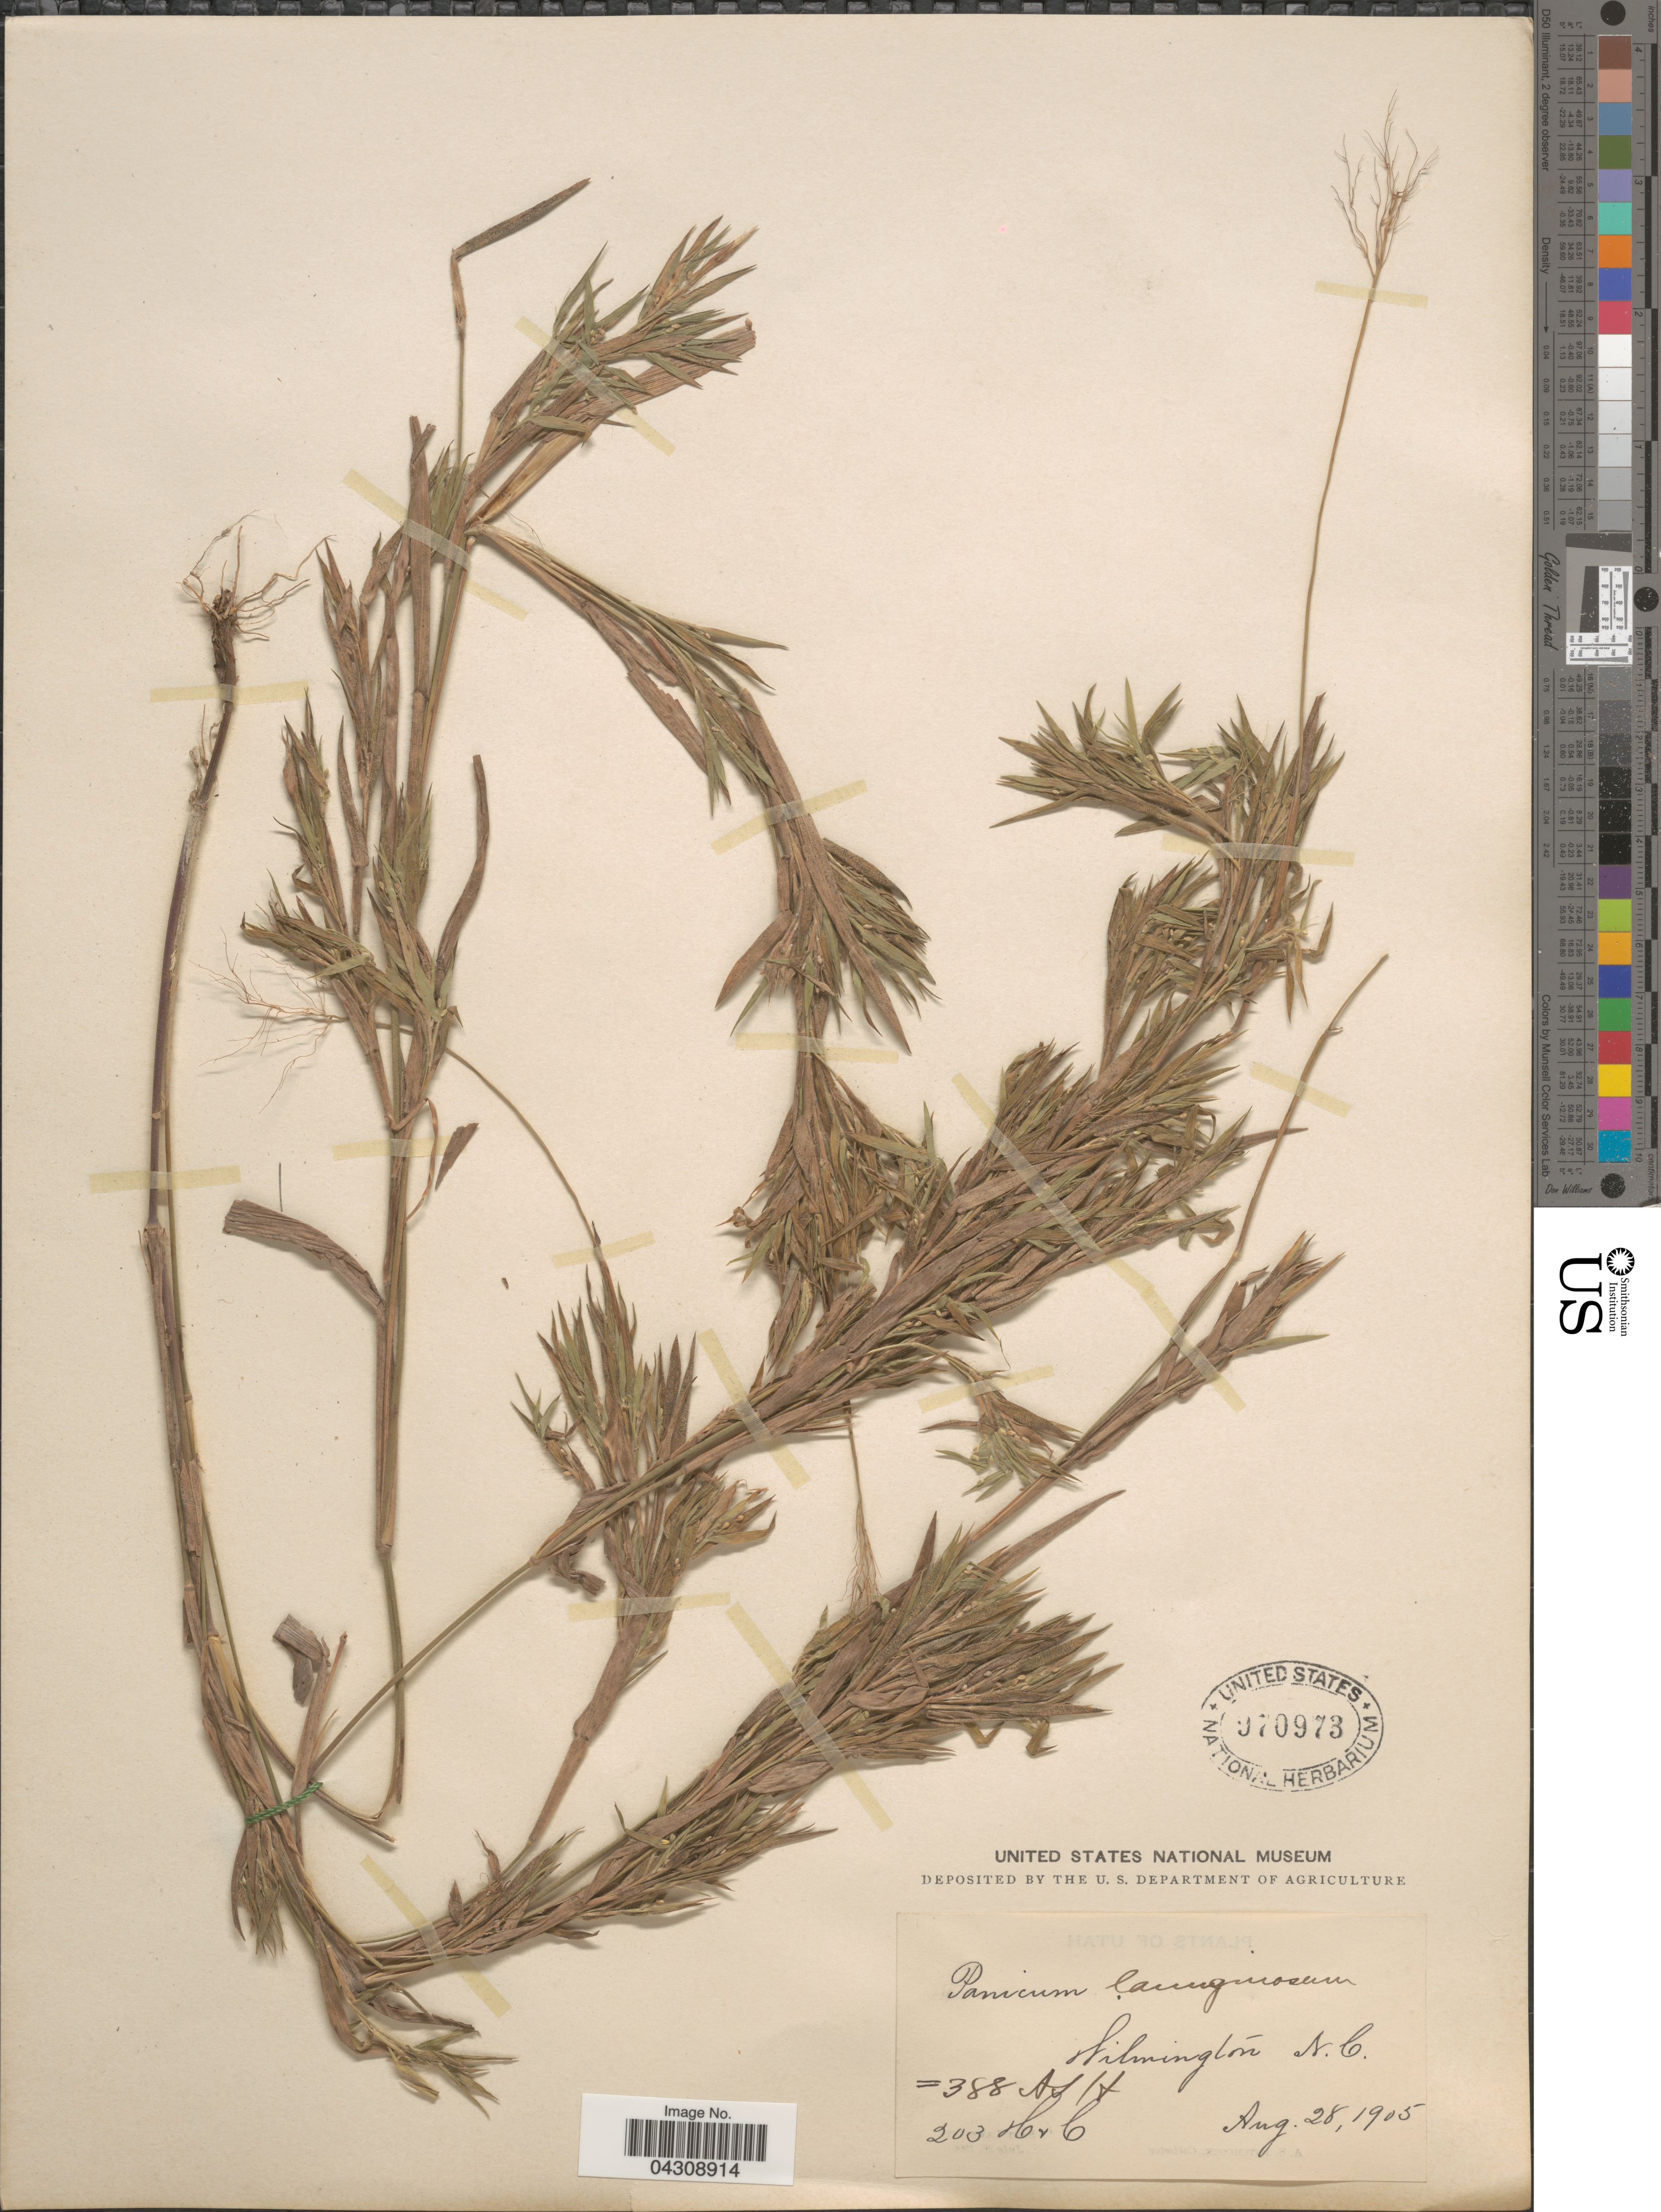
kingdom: Plantae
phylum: Tracheophyta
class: Liliopsida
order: Poales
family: Poaceae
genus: Dichanthelium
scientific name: Dichanthelium acuminatum var. acuminatum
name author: (Sw.) Gould & C.A. Clark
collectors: H. C.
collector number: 203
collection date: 1905-08-28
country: United States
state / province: North Carolina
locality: Wilmington.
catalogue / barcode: US 970973